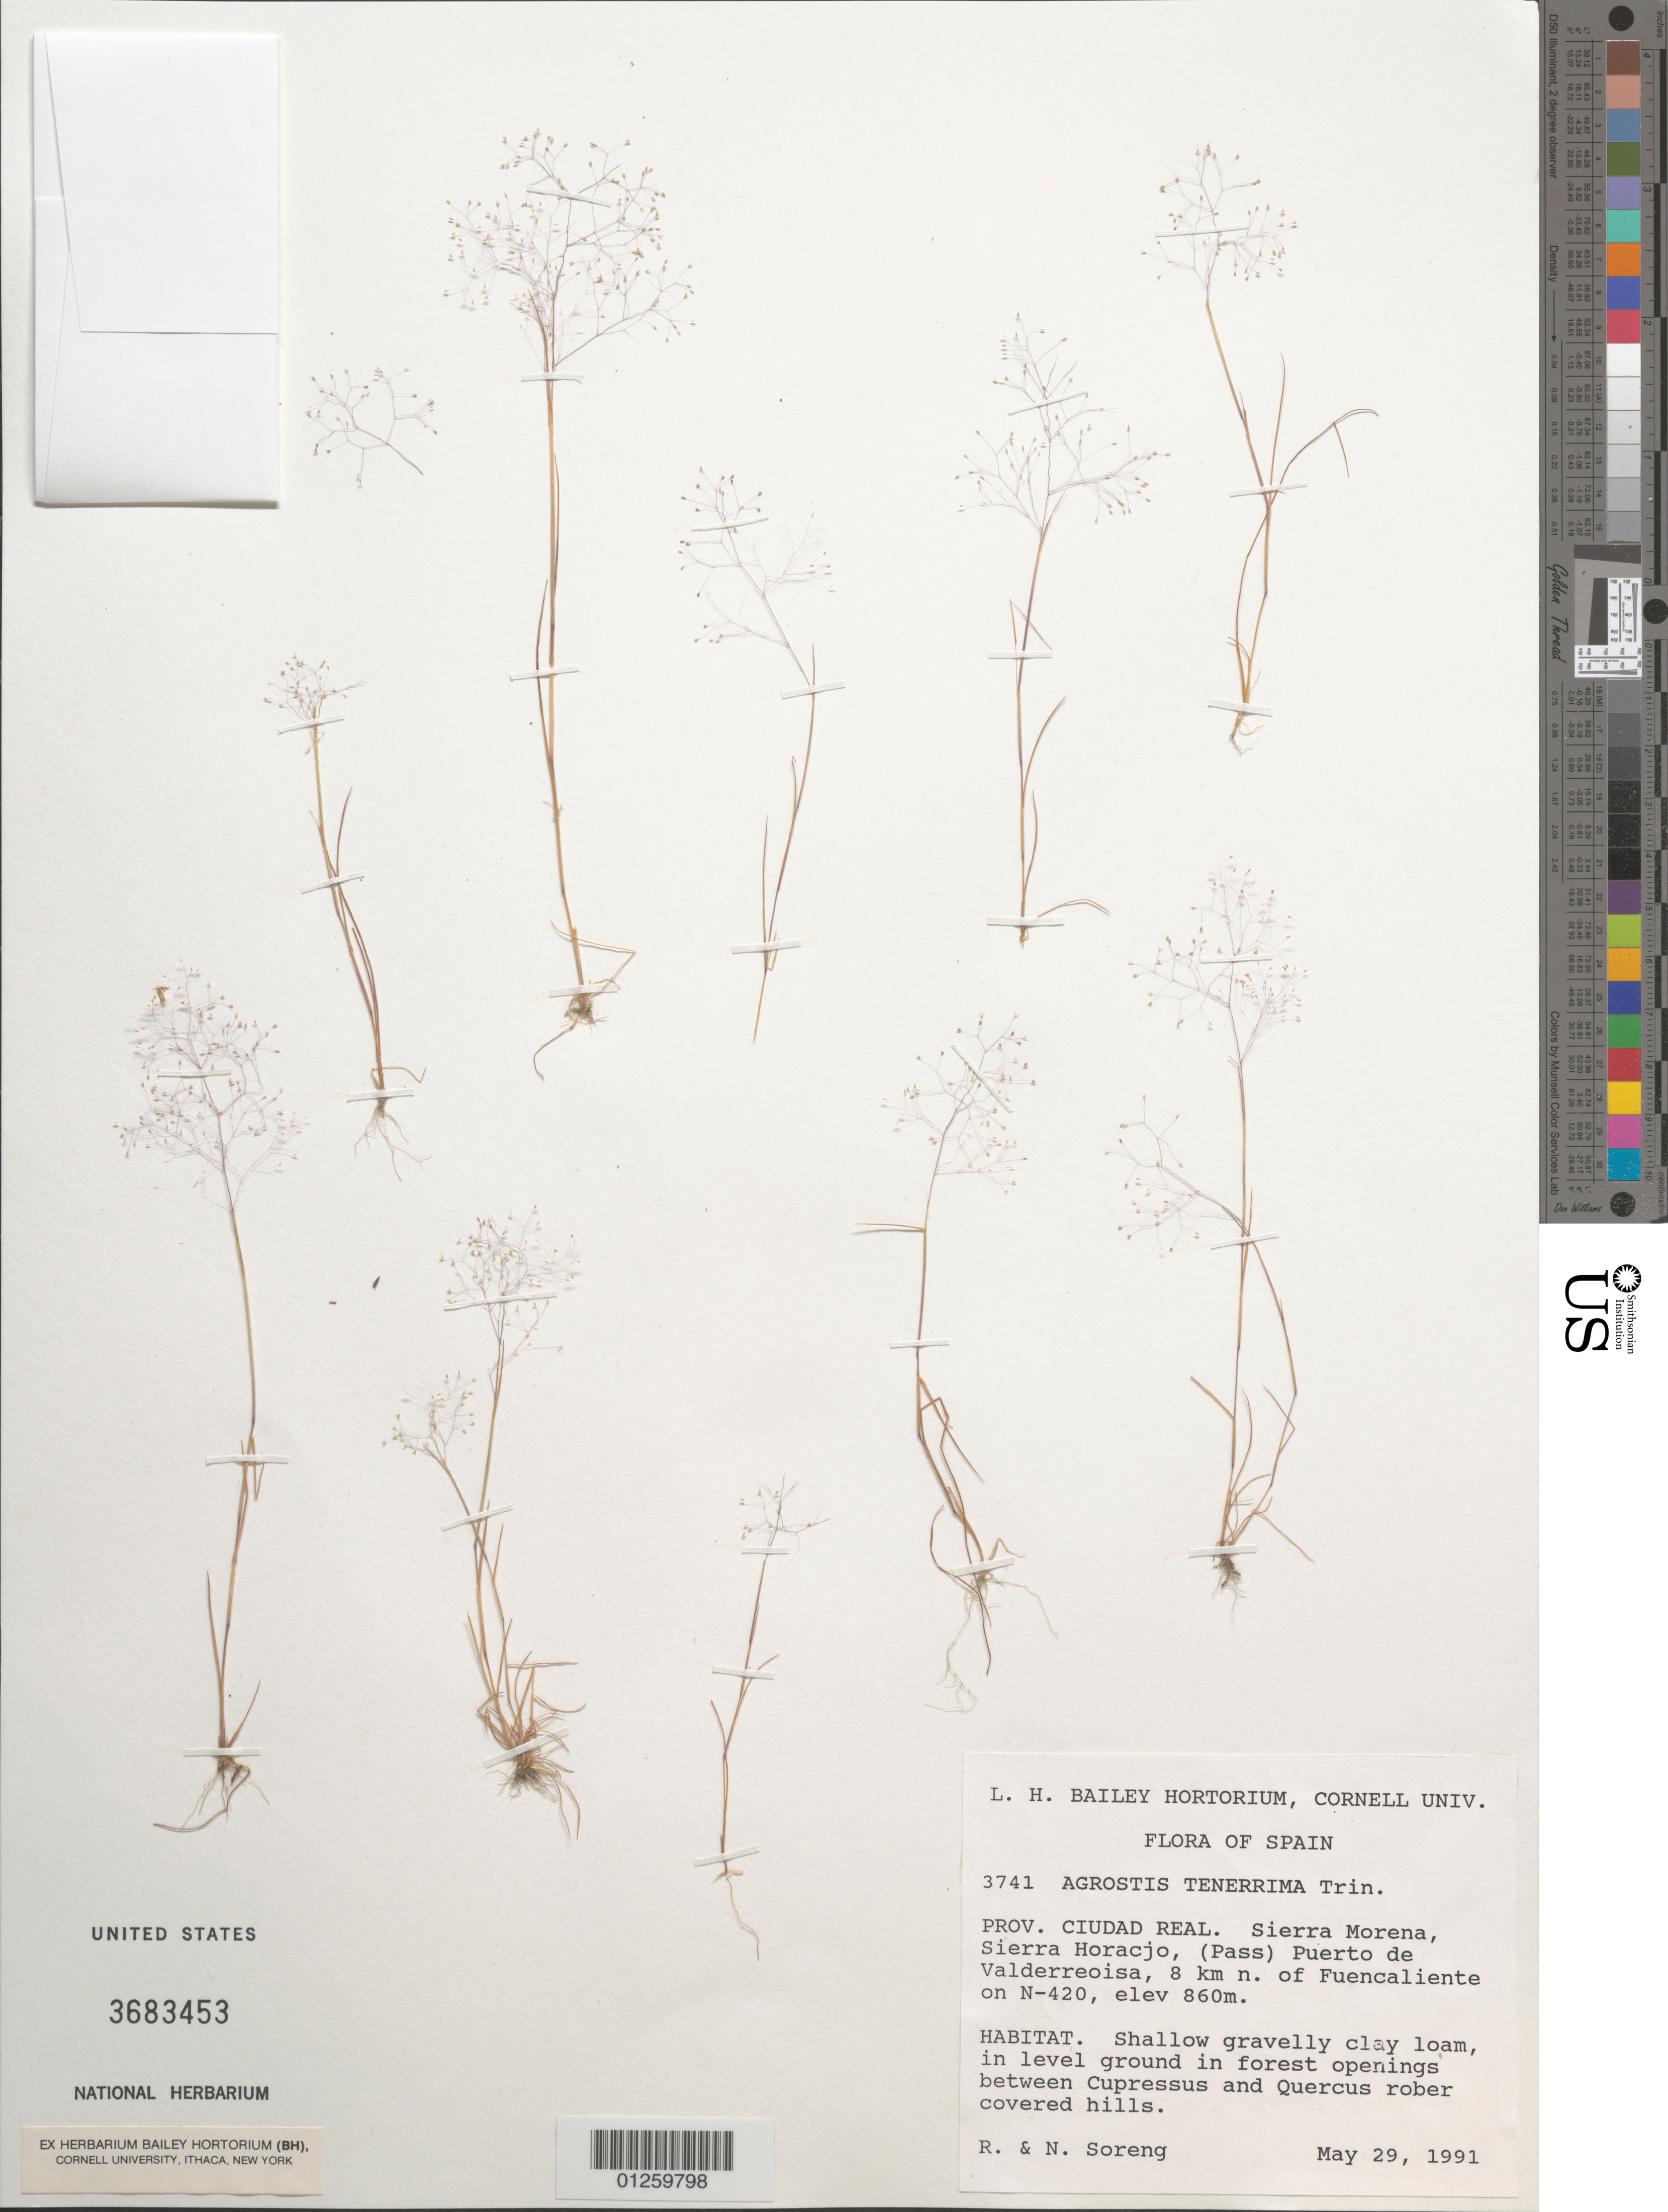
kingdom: Plantae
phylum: Tracheophyta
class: Liliopsida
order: Poales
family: Poaceae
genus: Agrostis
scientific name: Agrostis tenerrima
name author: Trin.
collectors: R. J. Soreng & N. L. Soreng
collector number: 3741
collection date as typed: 29 May 1991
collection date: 1991-05-29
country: Spain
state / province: Castilla-La Mancha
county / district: Ciudad Real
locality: Sierra Horacjo, (Pass) Puerto de Valderreoisa, 8 km N of Fuencaliente on N-420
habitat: Shallow gravelly clay loam, in level ground in forest openings between Cupressus and Quercus rober covered hills.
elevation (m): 860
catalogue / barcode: US 3683453